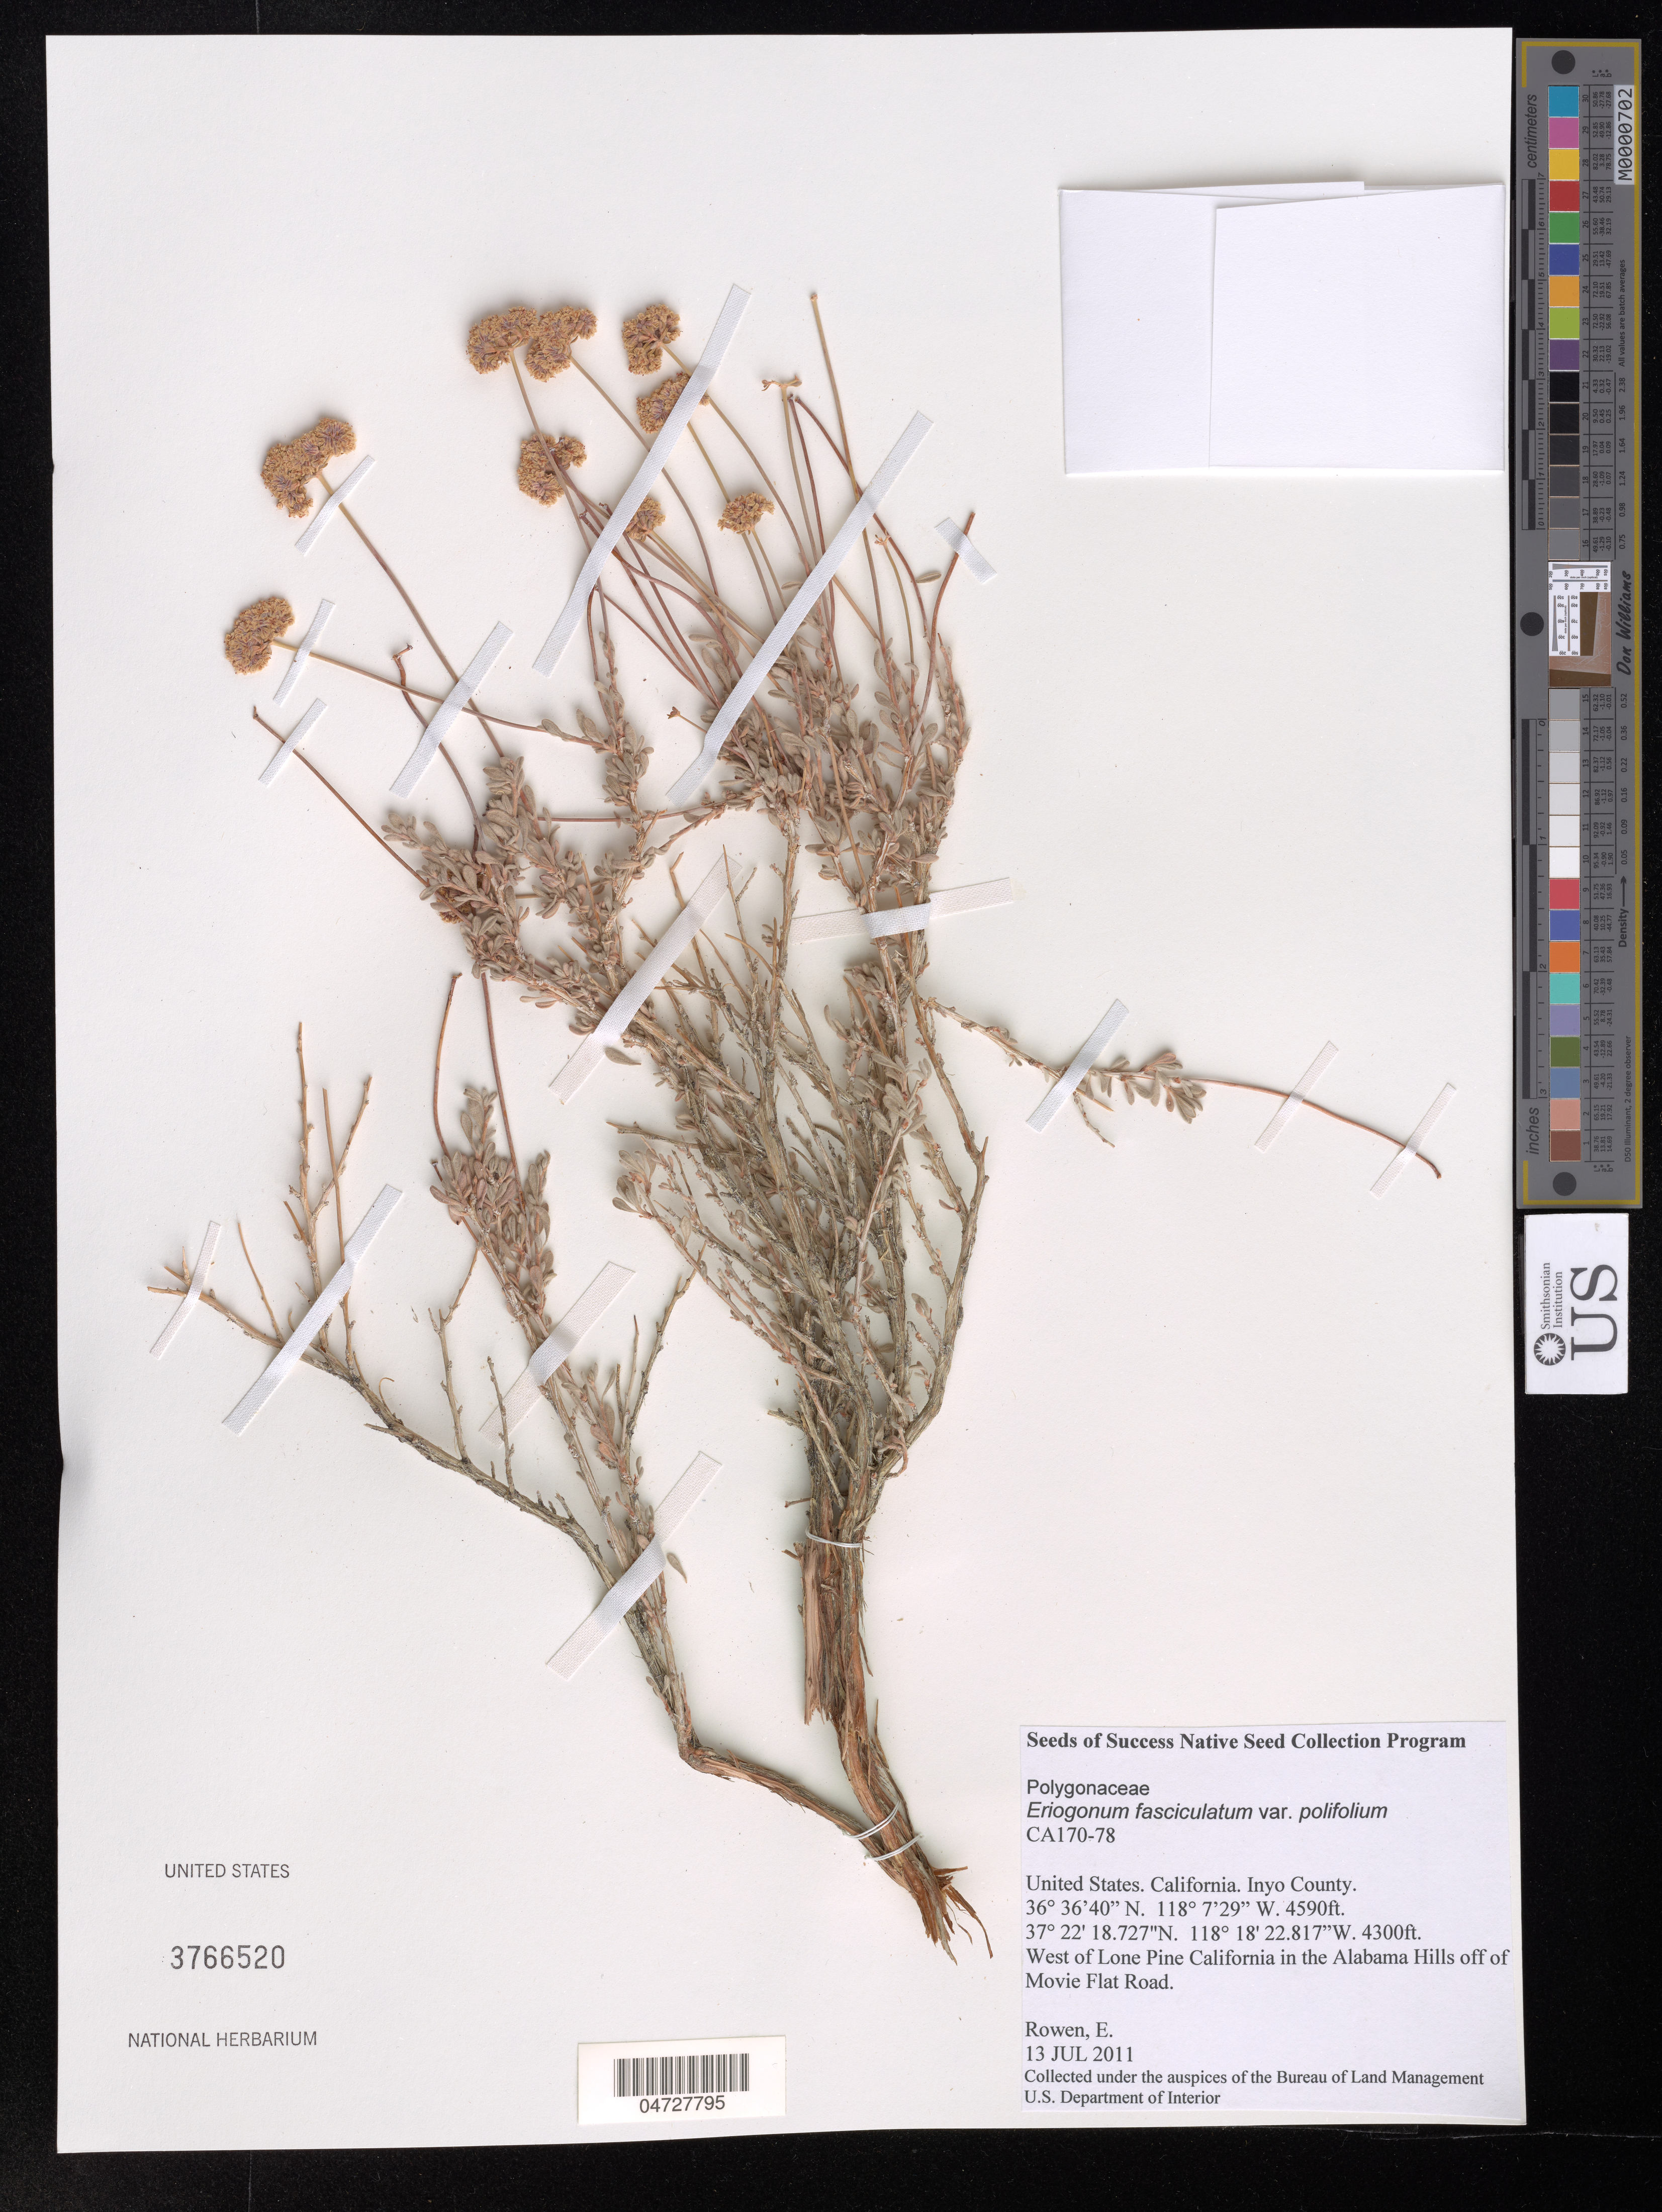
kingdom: Plantae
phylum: Tracheophyta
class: Magnoliopsida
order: Caryophyllales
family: Polygonaceae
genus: Eriogonum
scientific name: Eriogonum fasciculatum var. polifolium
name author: (Benth.) Torr. & A. Gray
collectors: E. Rowen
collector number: CA170-78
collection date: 2011-07-13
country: United States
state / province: California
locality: Inyo County. West of Lone Pine California in the Alabama Hills off of Movie Flat Road.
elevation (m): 1399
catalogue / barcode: US 3766520